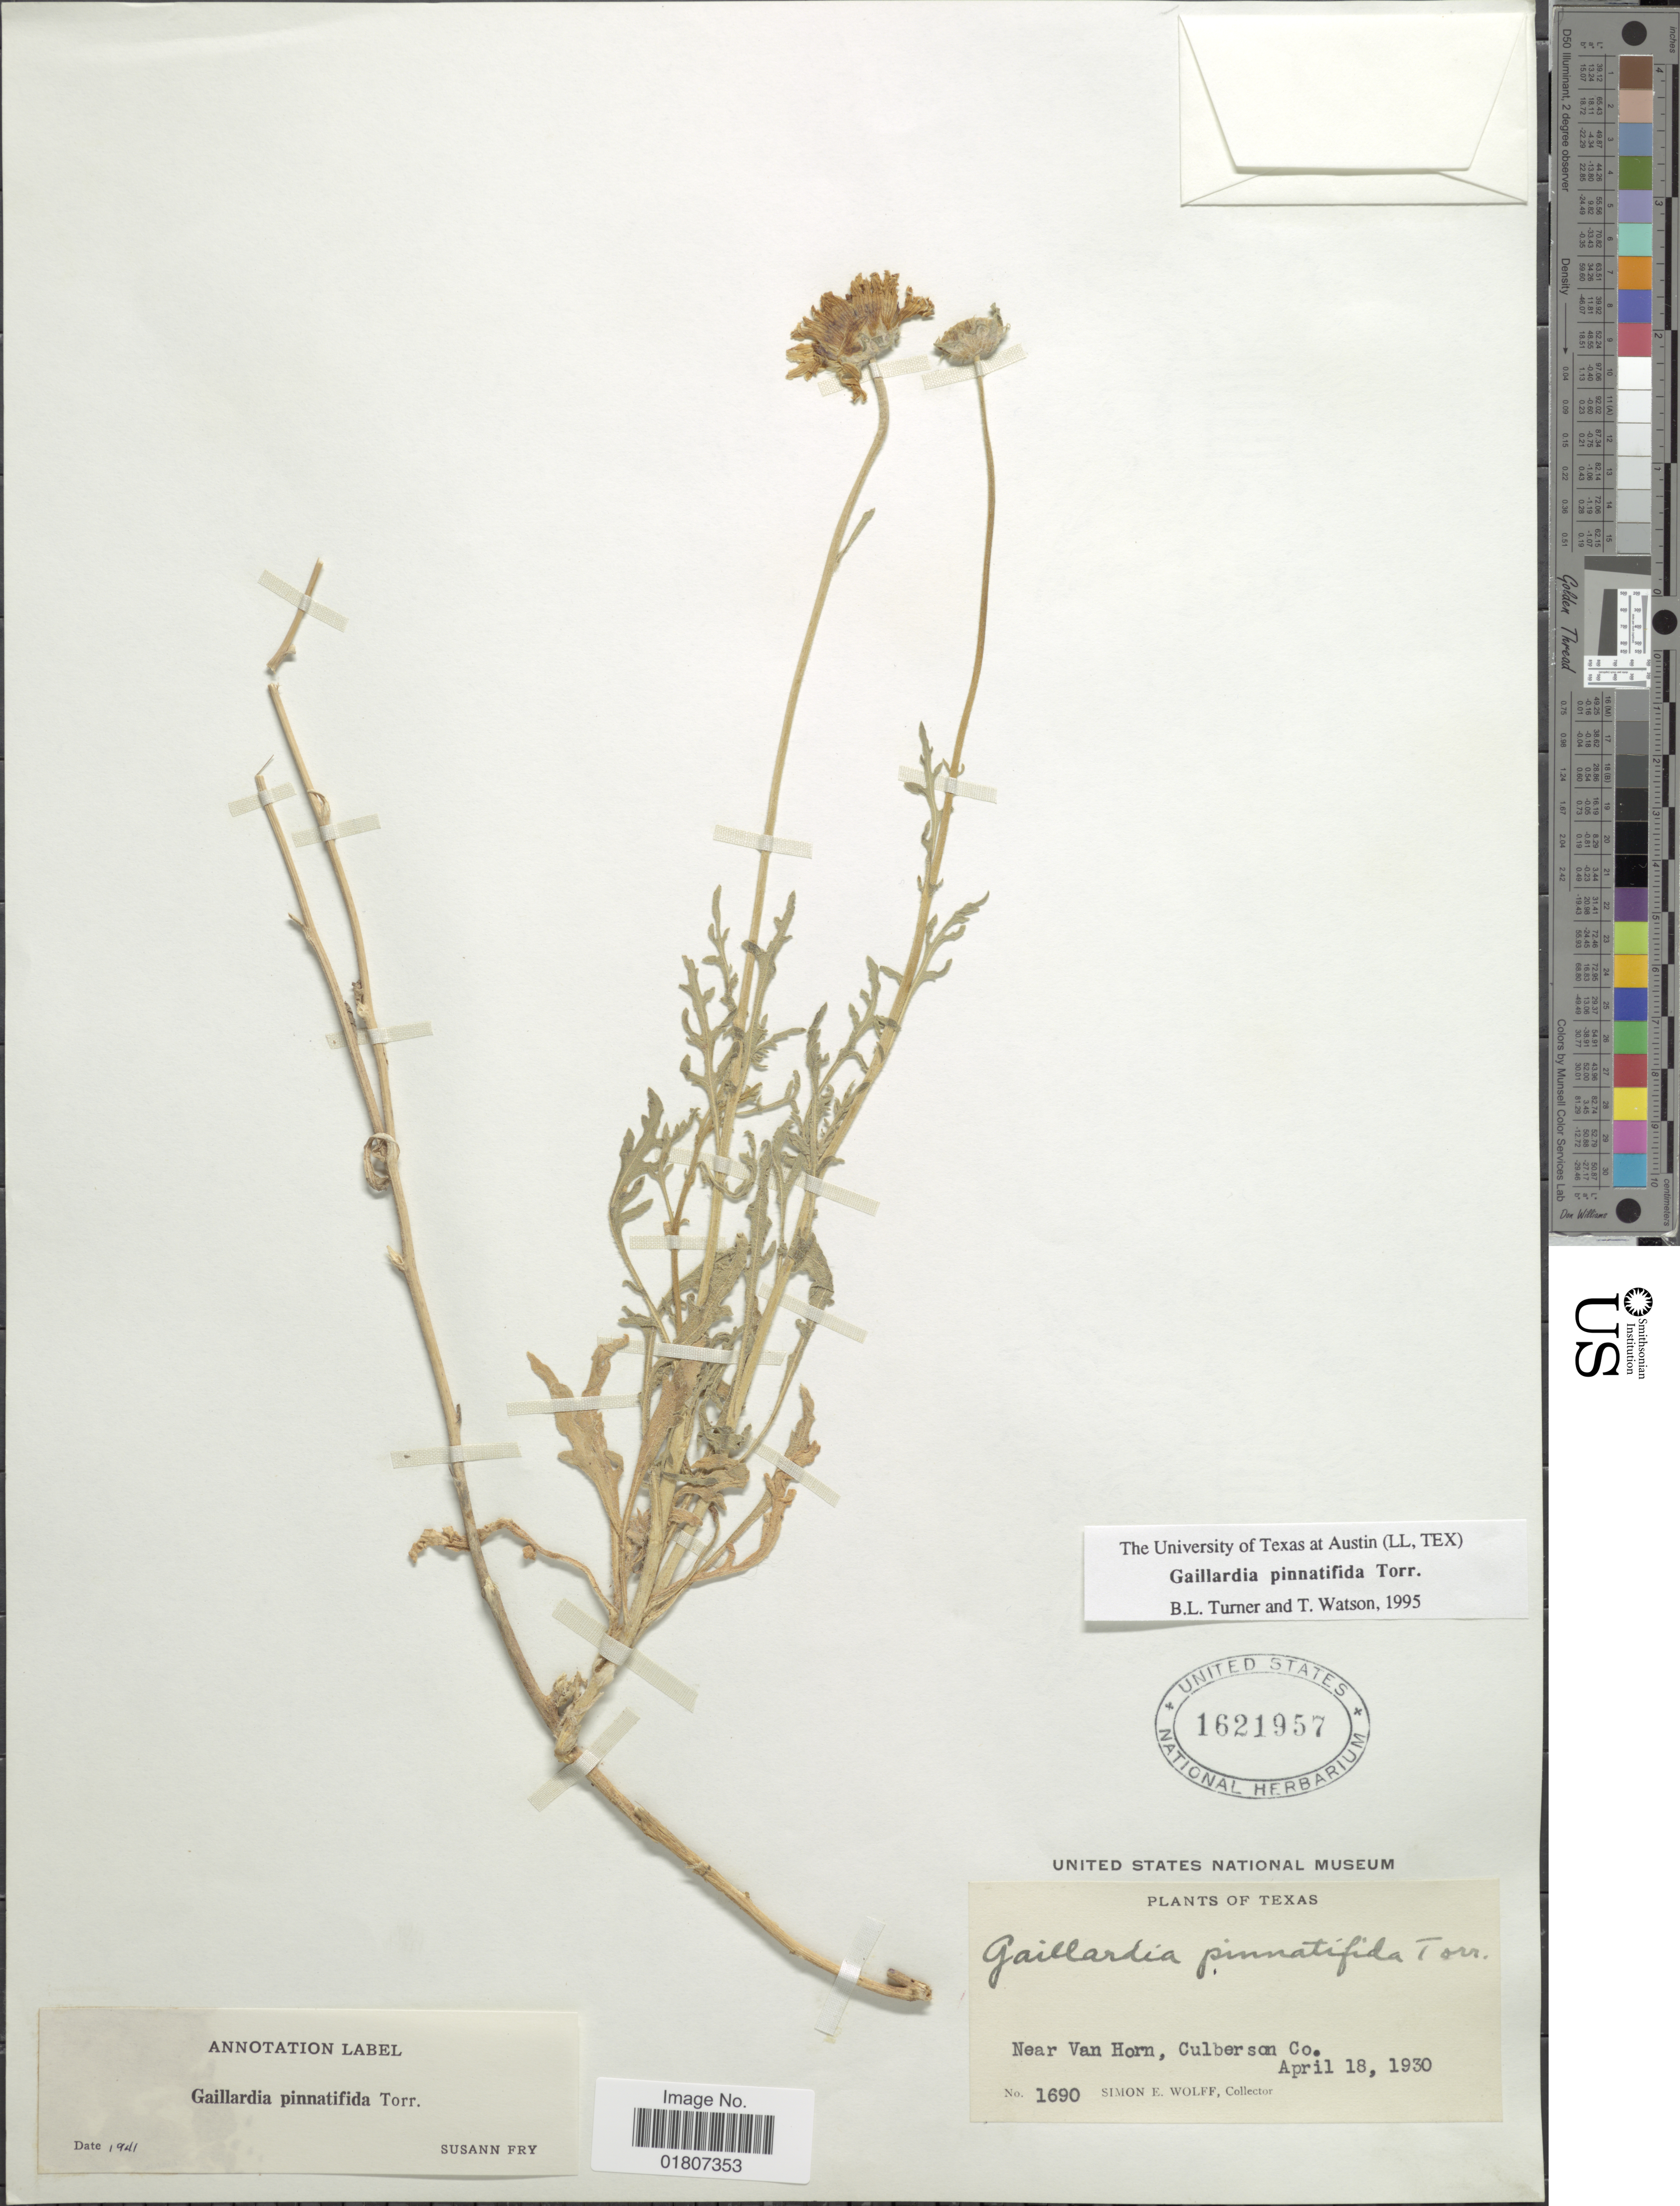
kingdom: Plantae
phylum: Tracheophyta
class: Magnoliopsida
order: Asterales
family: Asteraceae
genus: Gaillardia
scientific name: Gaillardia pinnatifida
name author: Torr.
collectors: S. E. Wolff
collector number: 1690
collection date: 1930-04-18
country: United States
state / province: Texas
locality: Near Van Horn, Culberson Co.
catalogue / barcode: US 1621957